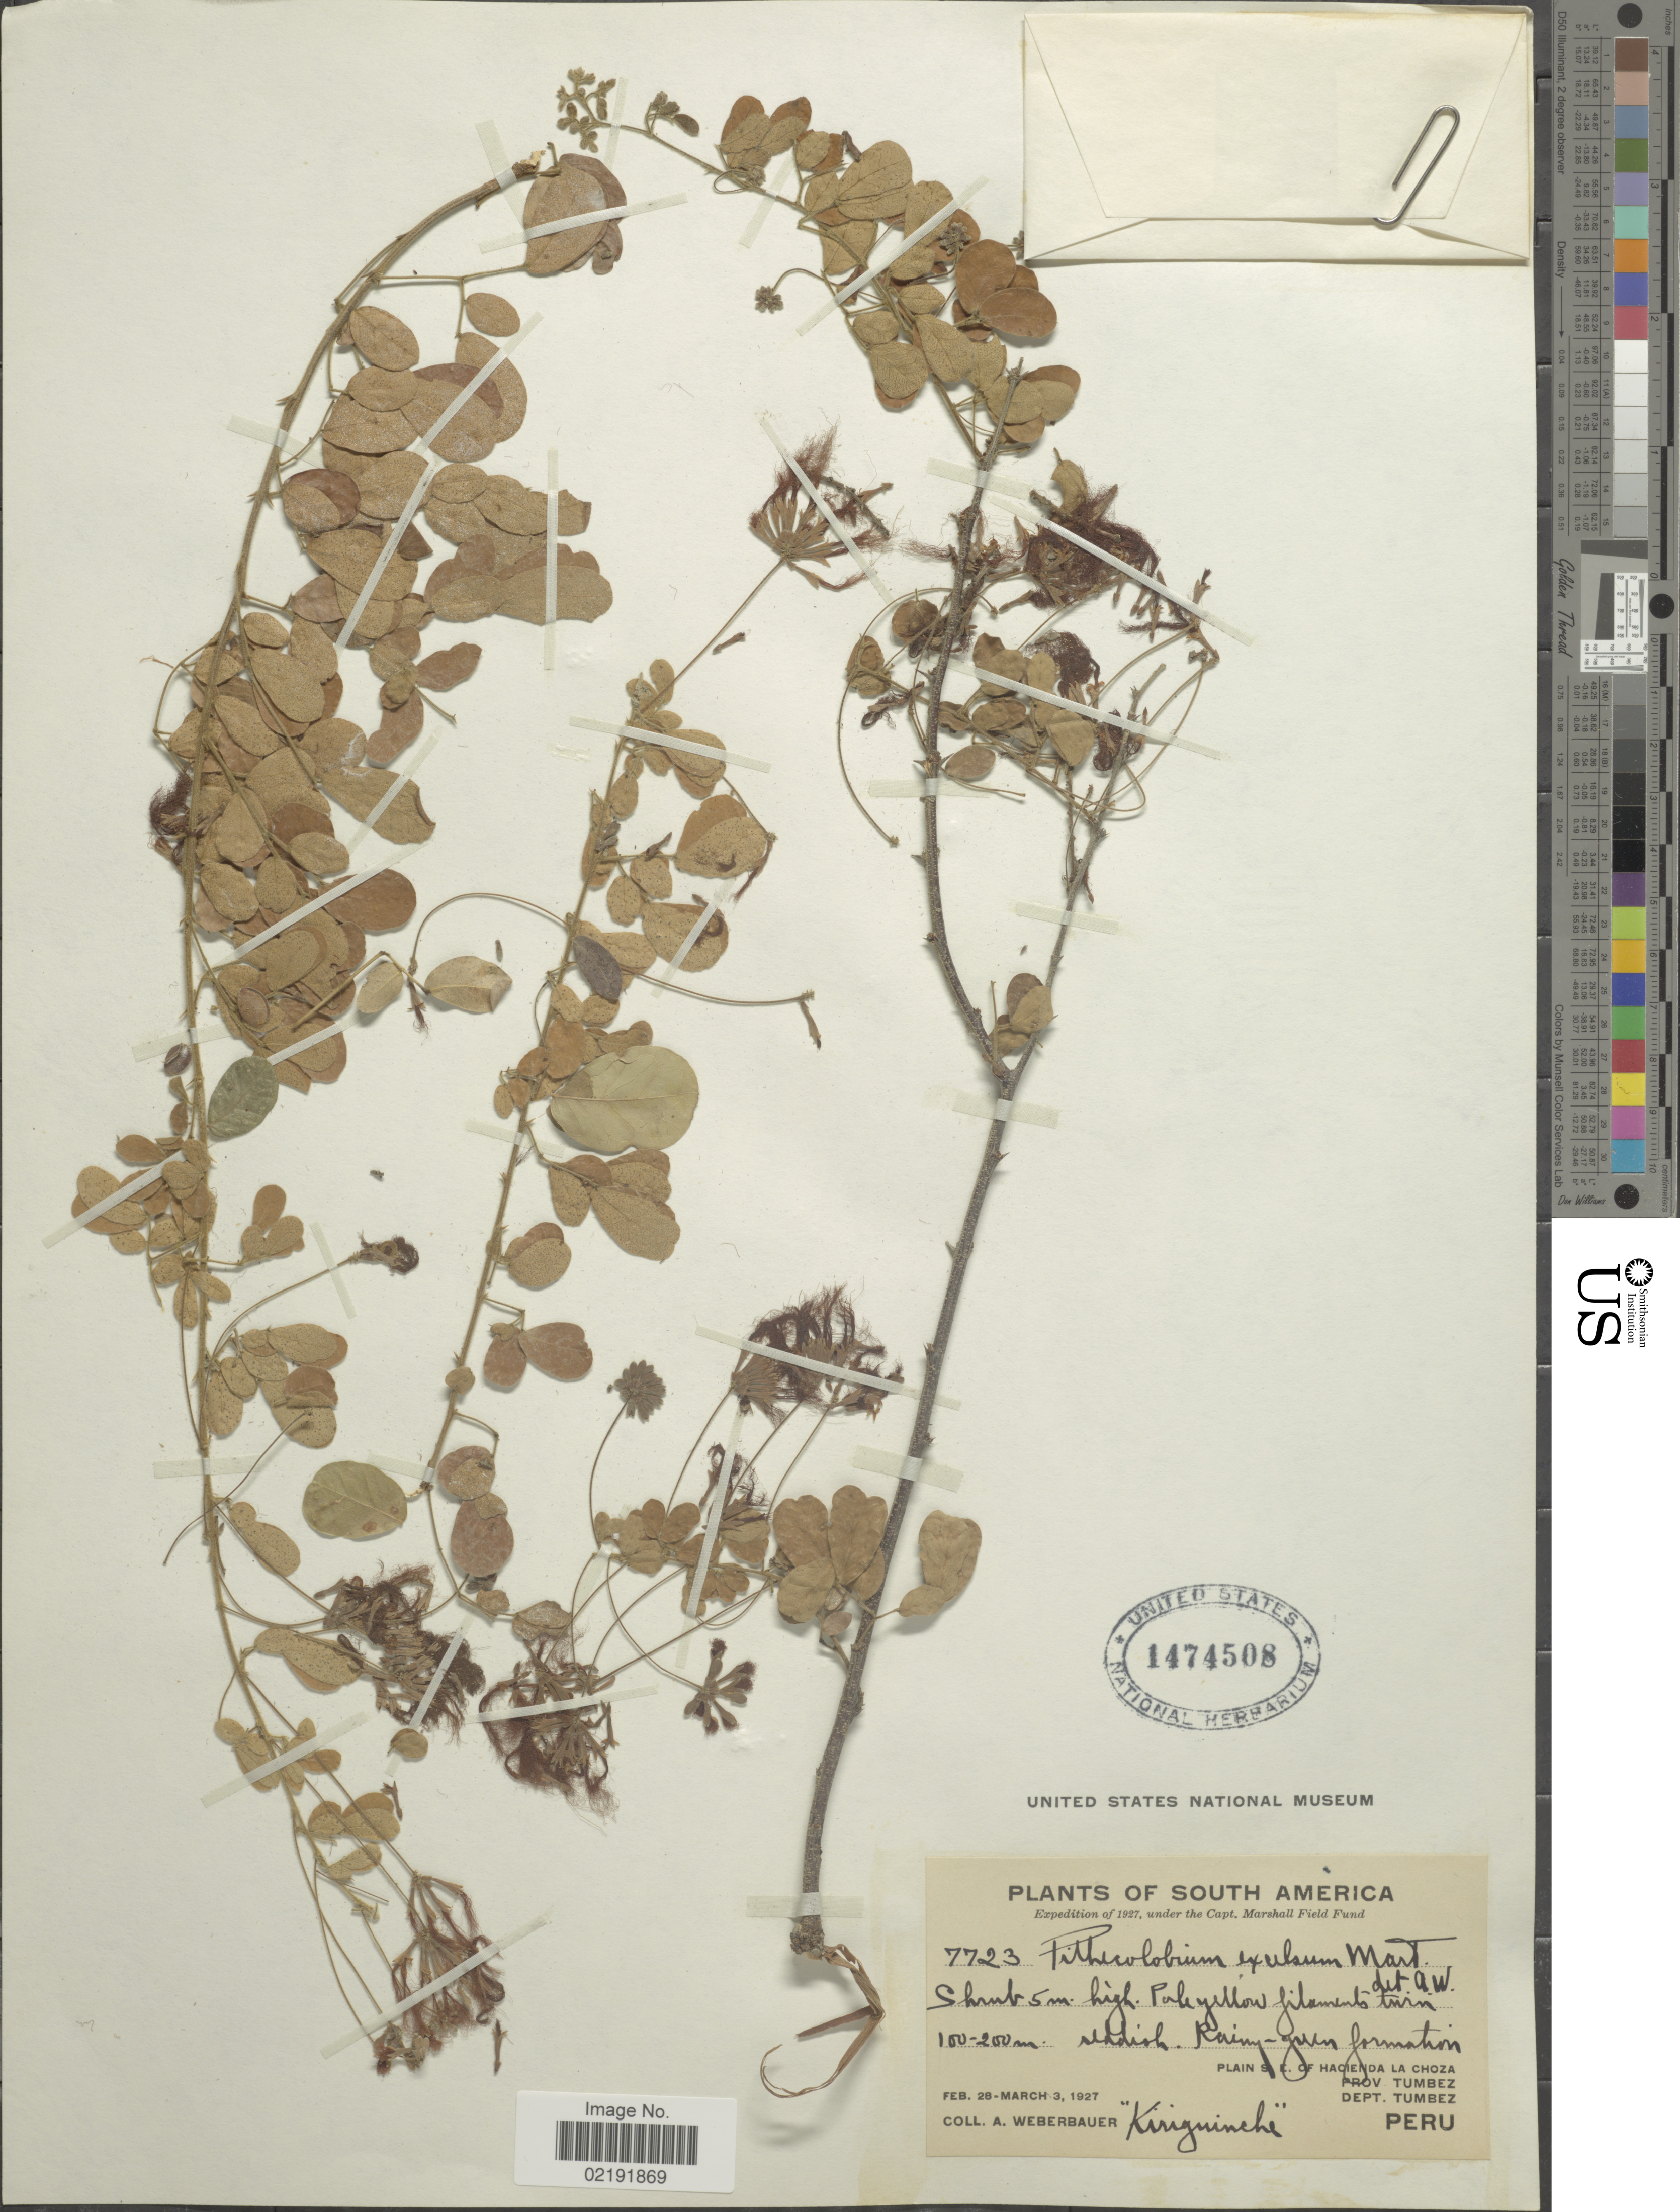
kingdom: Plantae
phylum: Tracheophyta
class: Magnoliopsida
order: Fabales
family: Fabaceae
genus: Pithecellobium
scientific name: Pithecellobium excelsum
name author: (Kunth) Mart.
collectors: A. Weberbauer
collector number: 7723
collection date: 1927-02-28/1927-03-03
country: Peru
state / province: Tumbes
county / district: Tumbes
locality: Plain S.E. of Hacienda La Choza. Prov. Tumbez. Dept. Tumbez. Peru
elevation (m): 100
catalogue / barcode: US 1474508